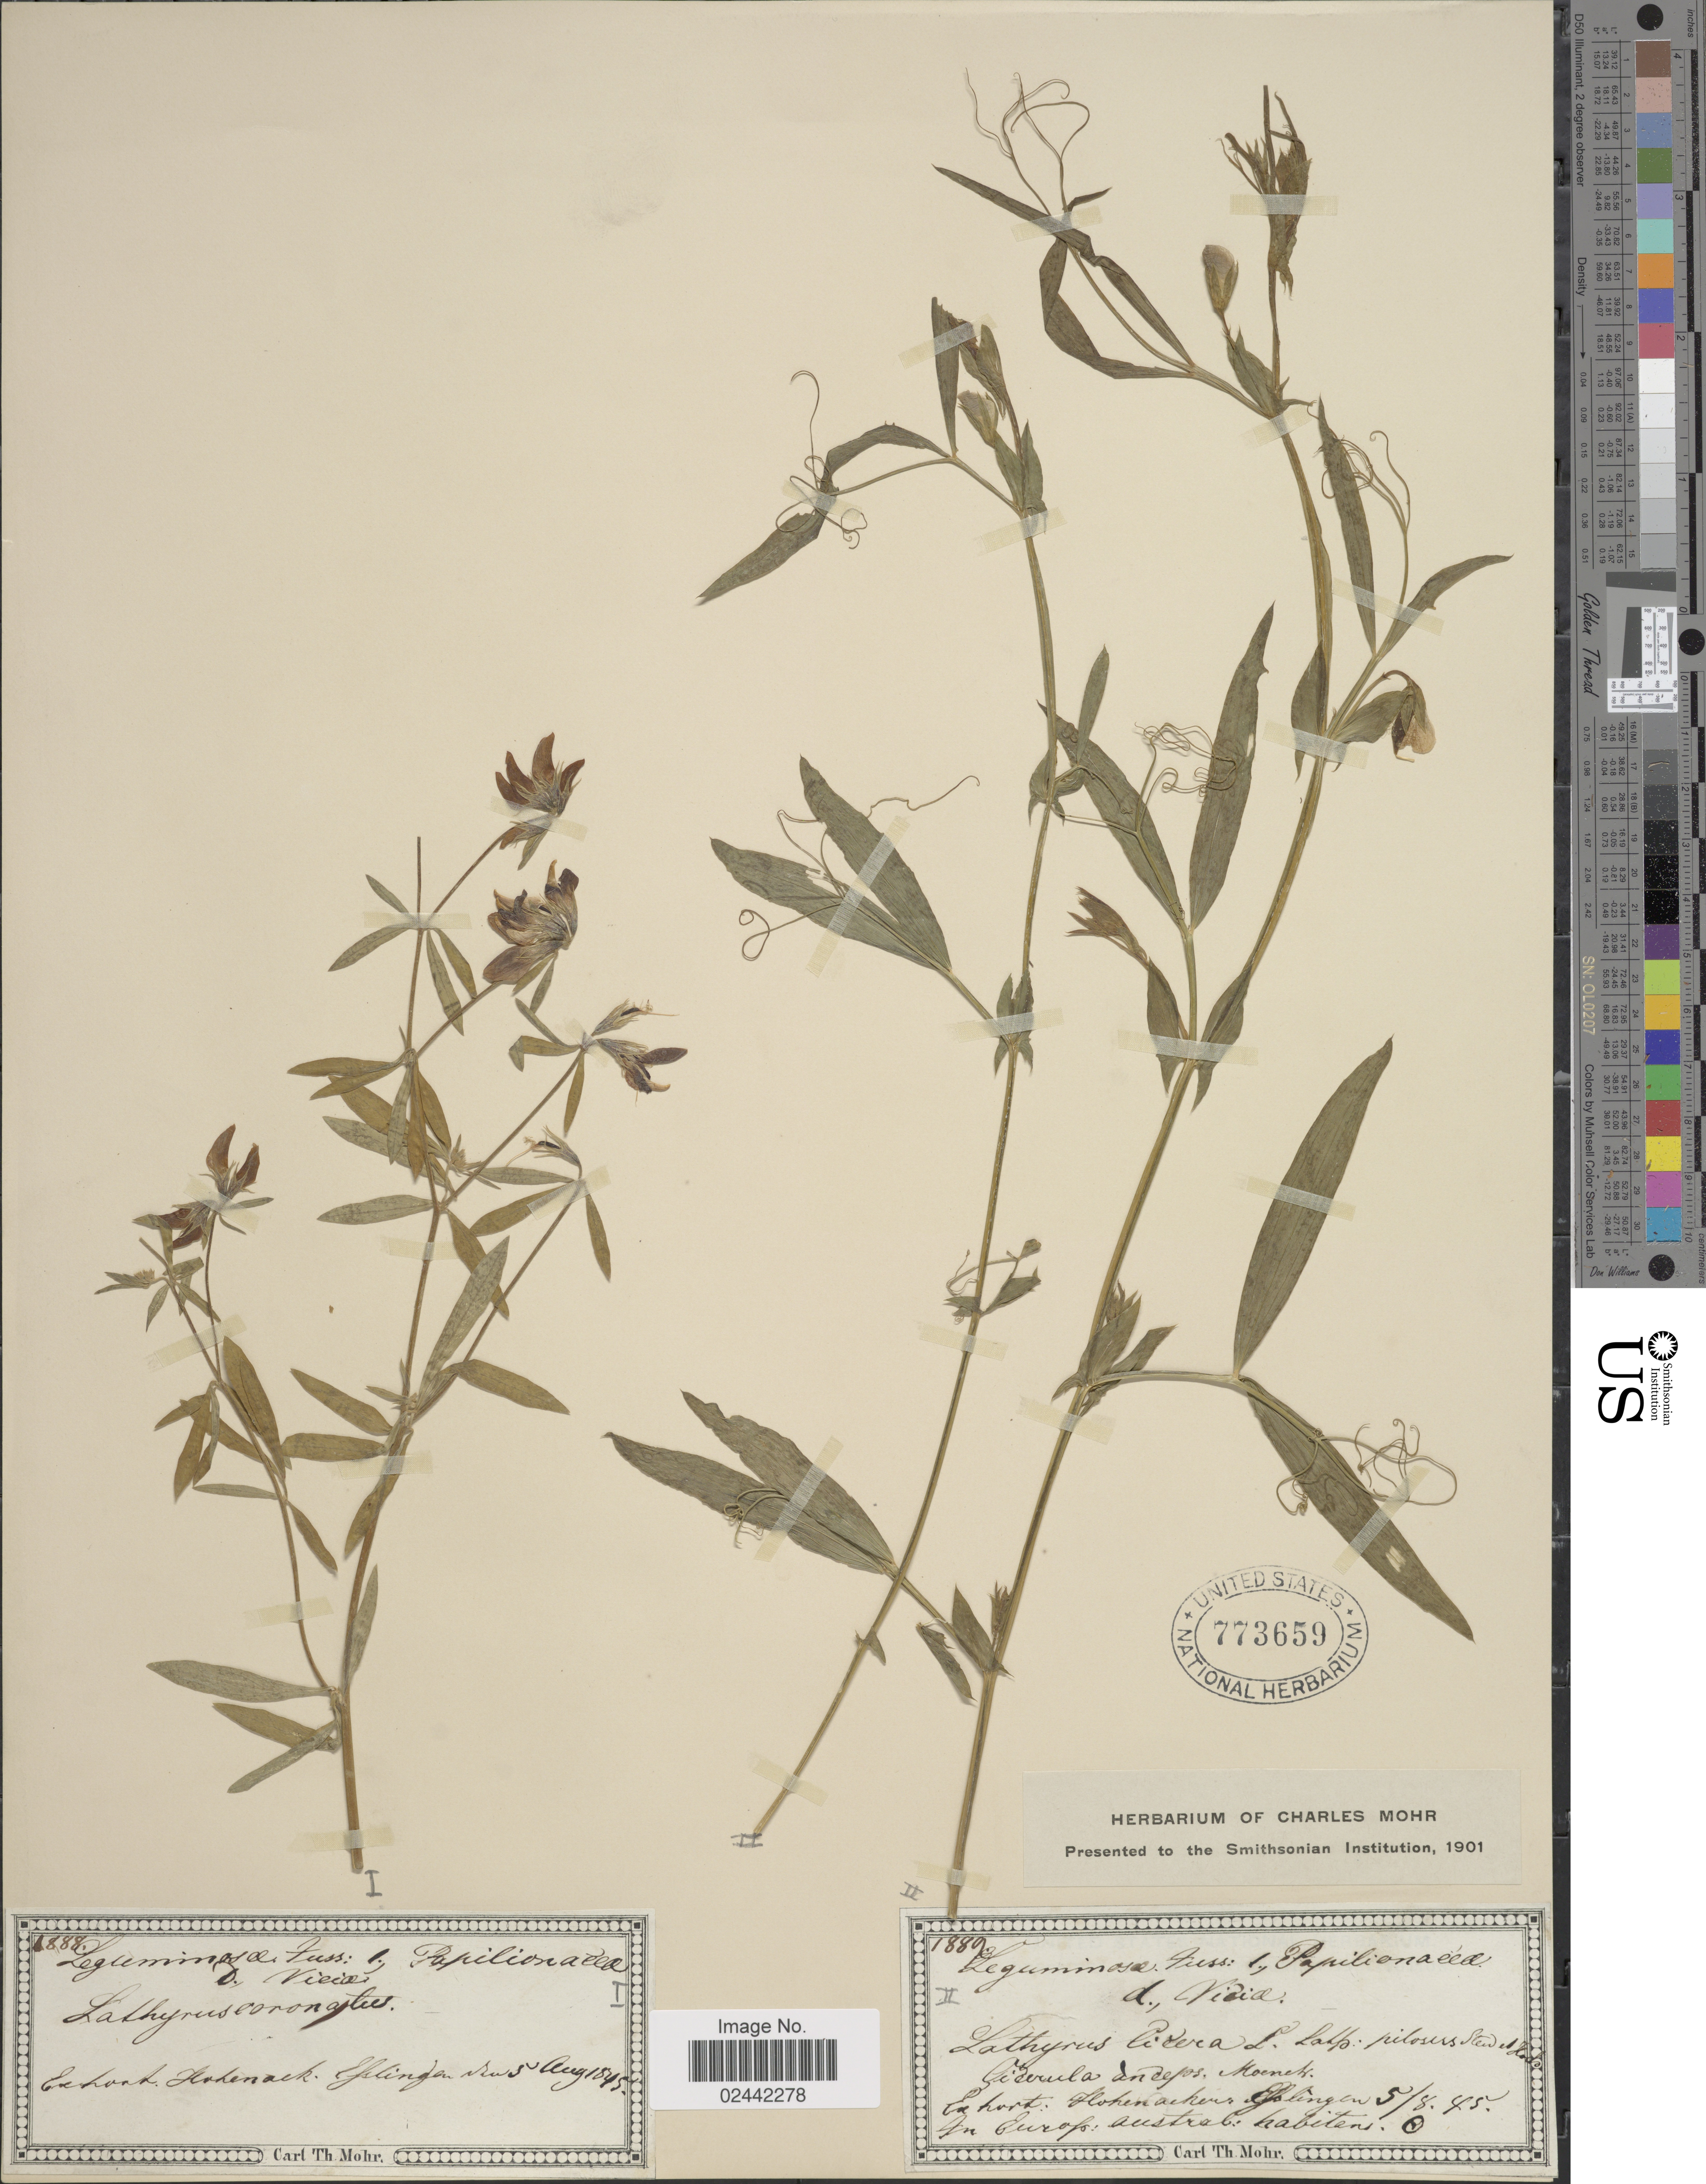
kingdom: Plantae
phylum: Tracheophyta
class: Magnoliopsida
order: Fabales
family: Fabaceae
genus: Lathyrus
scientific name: Lathyrus cicera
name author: L.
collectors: Hohenacker herbarium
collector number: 1889/1888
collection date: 1845-08-05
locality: Efslingen [interpreted]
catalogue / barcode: US 773659